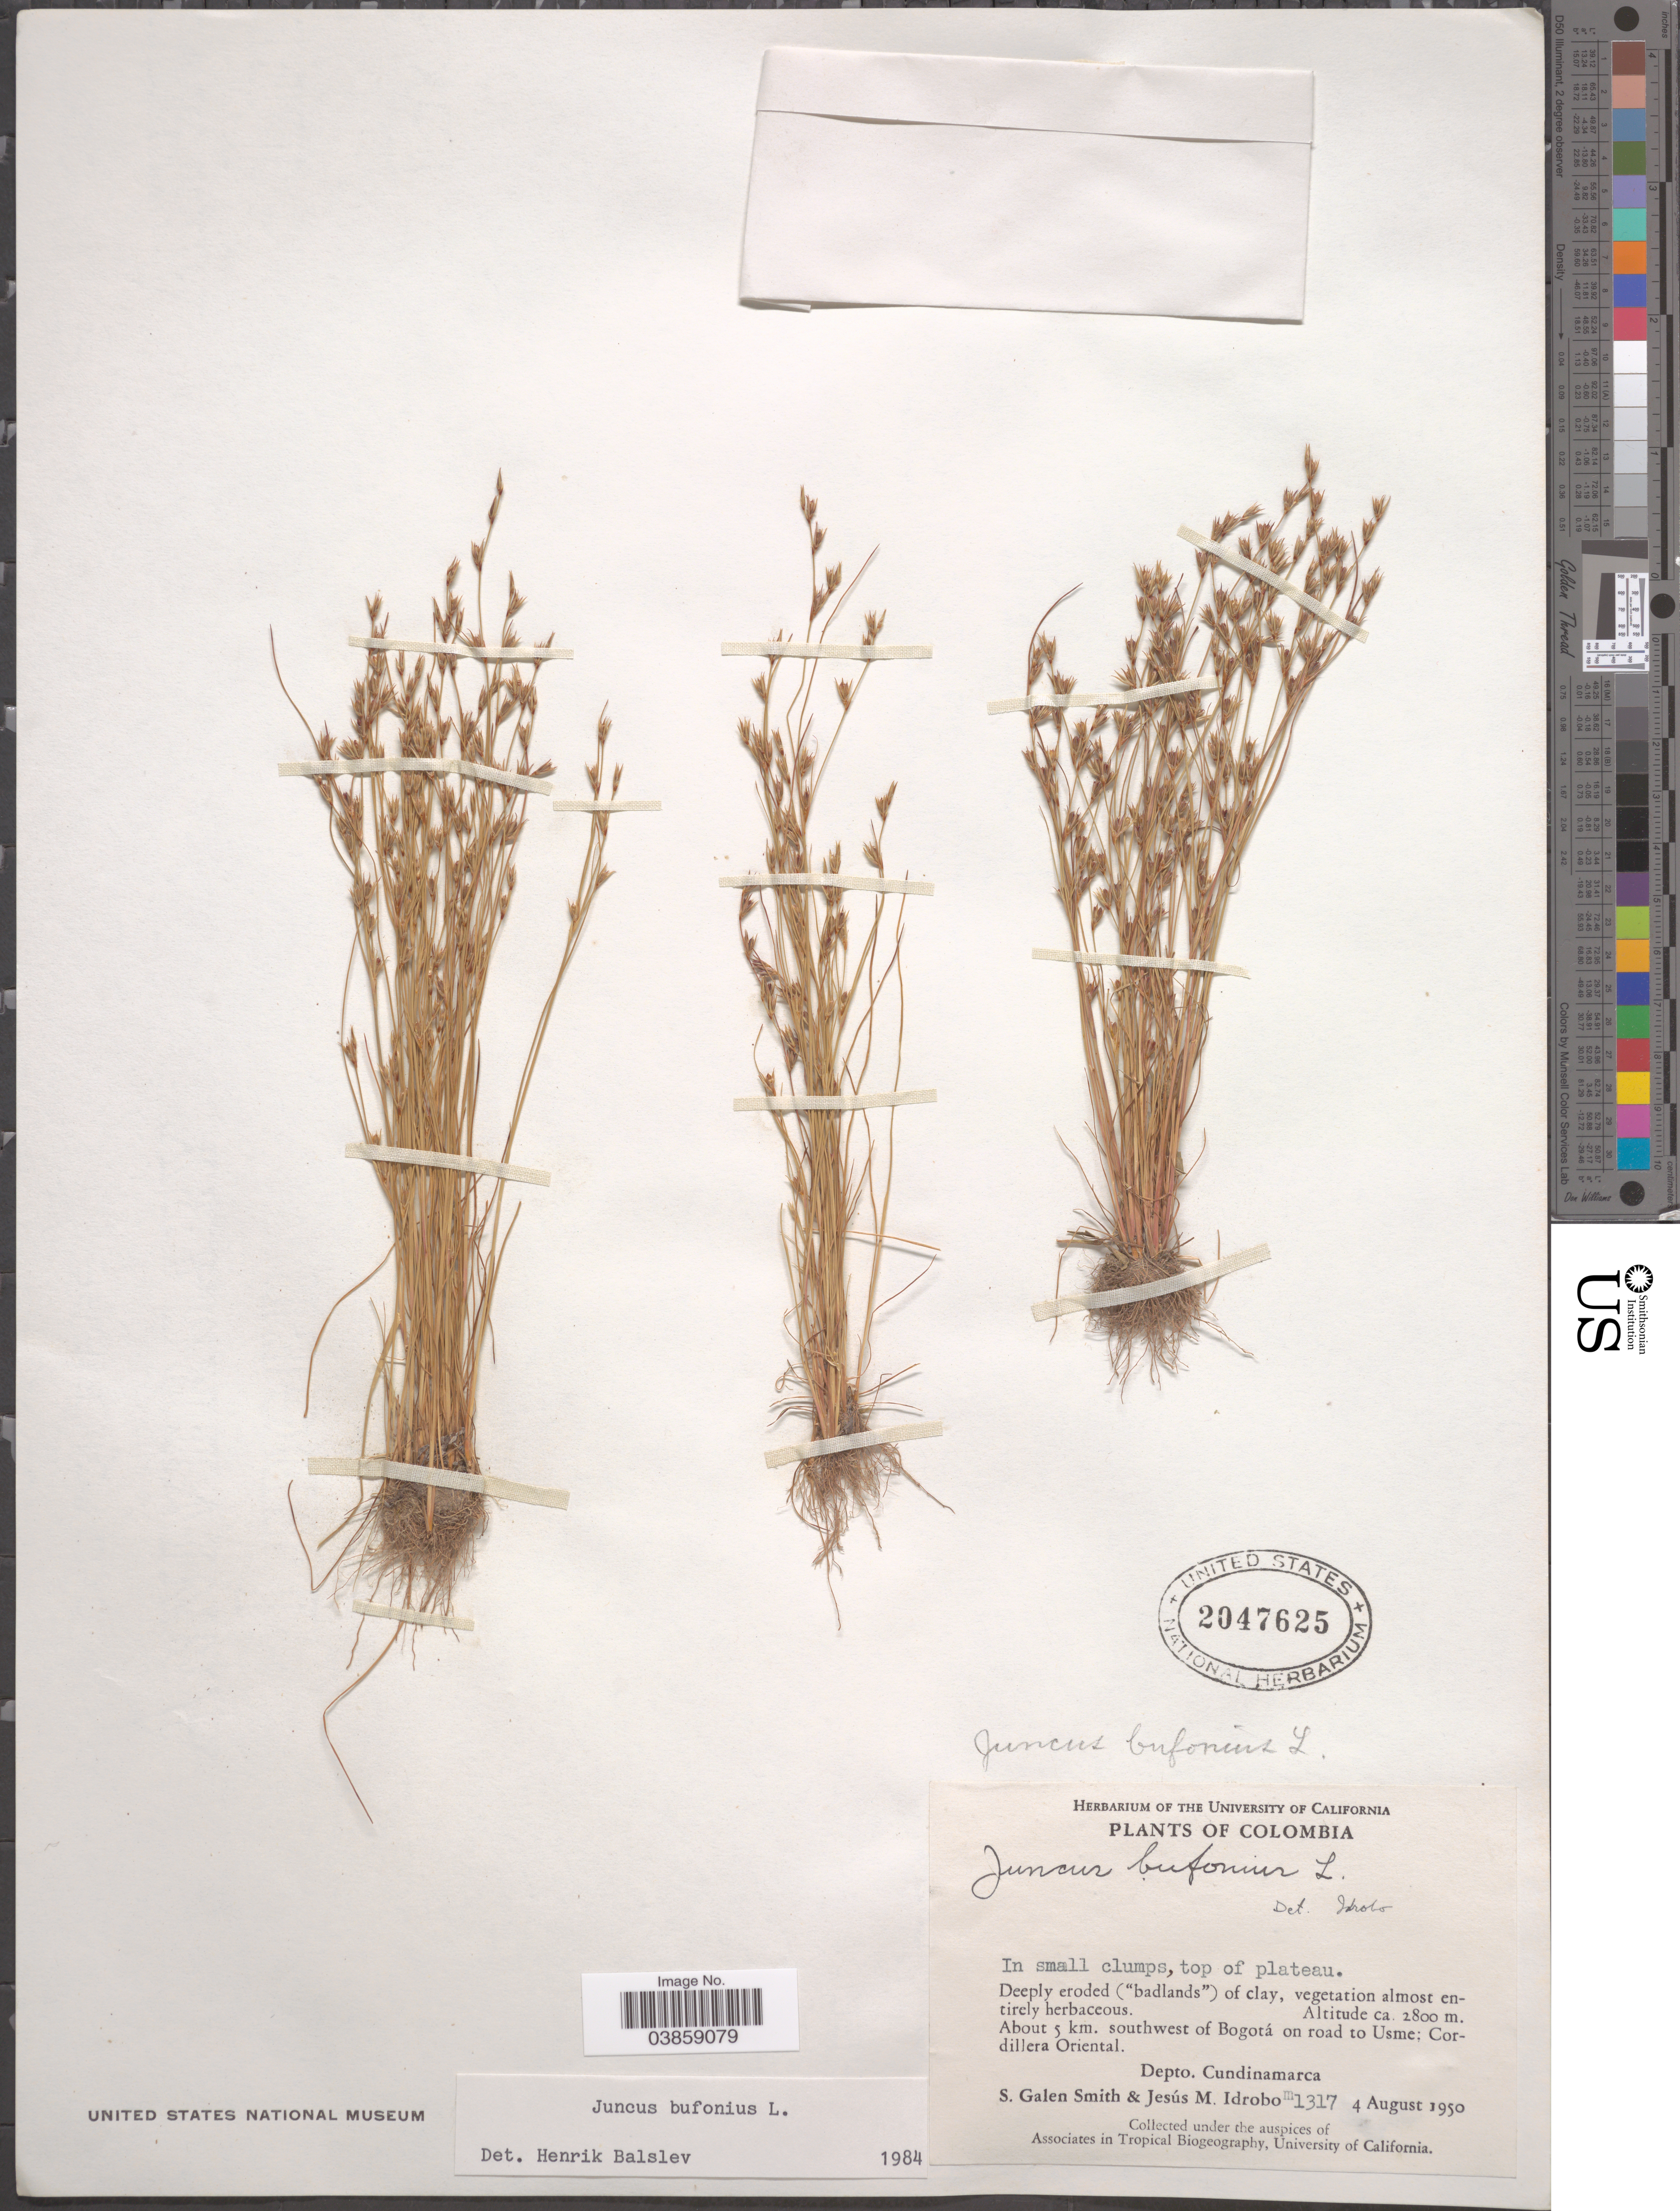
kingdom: Plantae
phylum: Tracheophyta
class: Liliopsida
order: Poales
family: Juncaceae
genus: Juncus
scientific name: Juncus bufonius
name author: L.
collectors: S. G. Smith & J. M. Idrobo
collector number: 1317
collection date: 1950-08-04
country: Colombia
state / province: Cundinamarca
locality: About 5 km. southwest of Bogotá on road to Usme; Cordillera Oriental. Depto. Cundinamarca.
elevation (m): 2800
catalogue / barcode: US 2047625